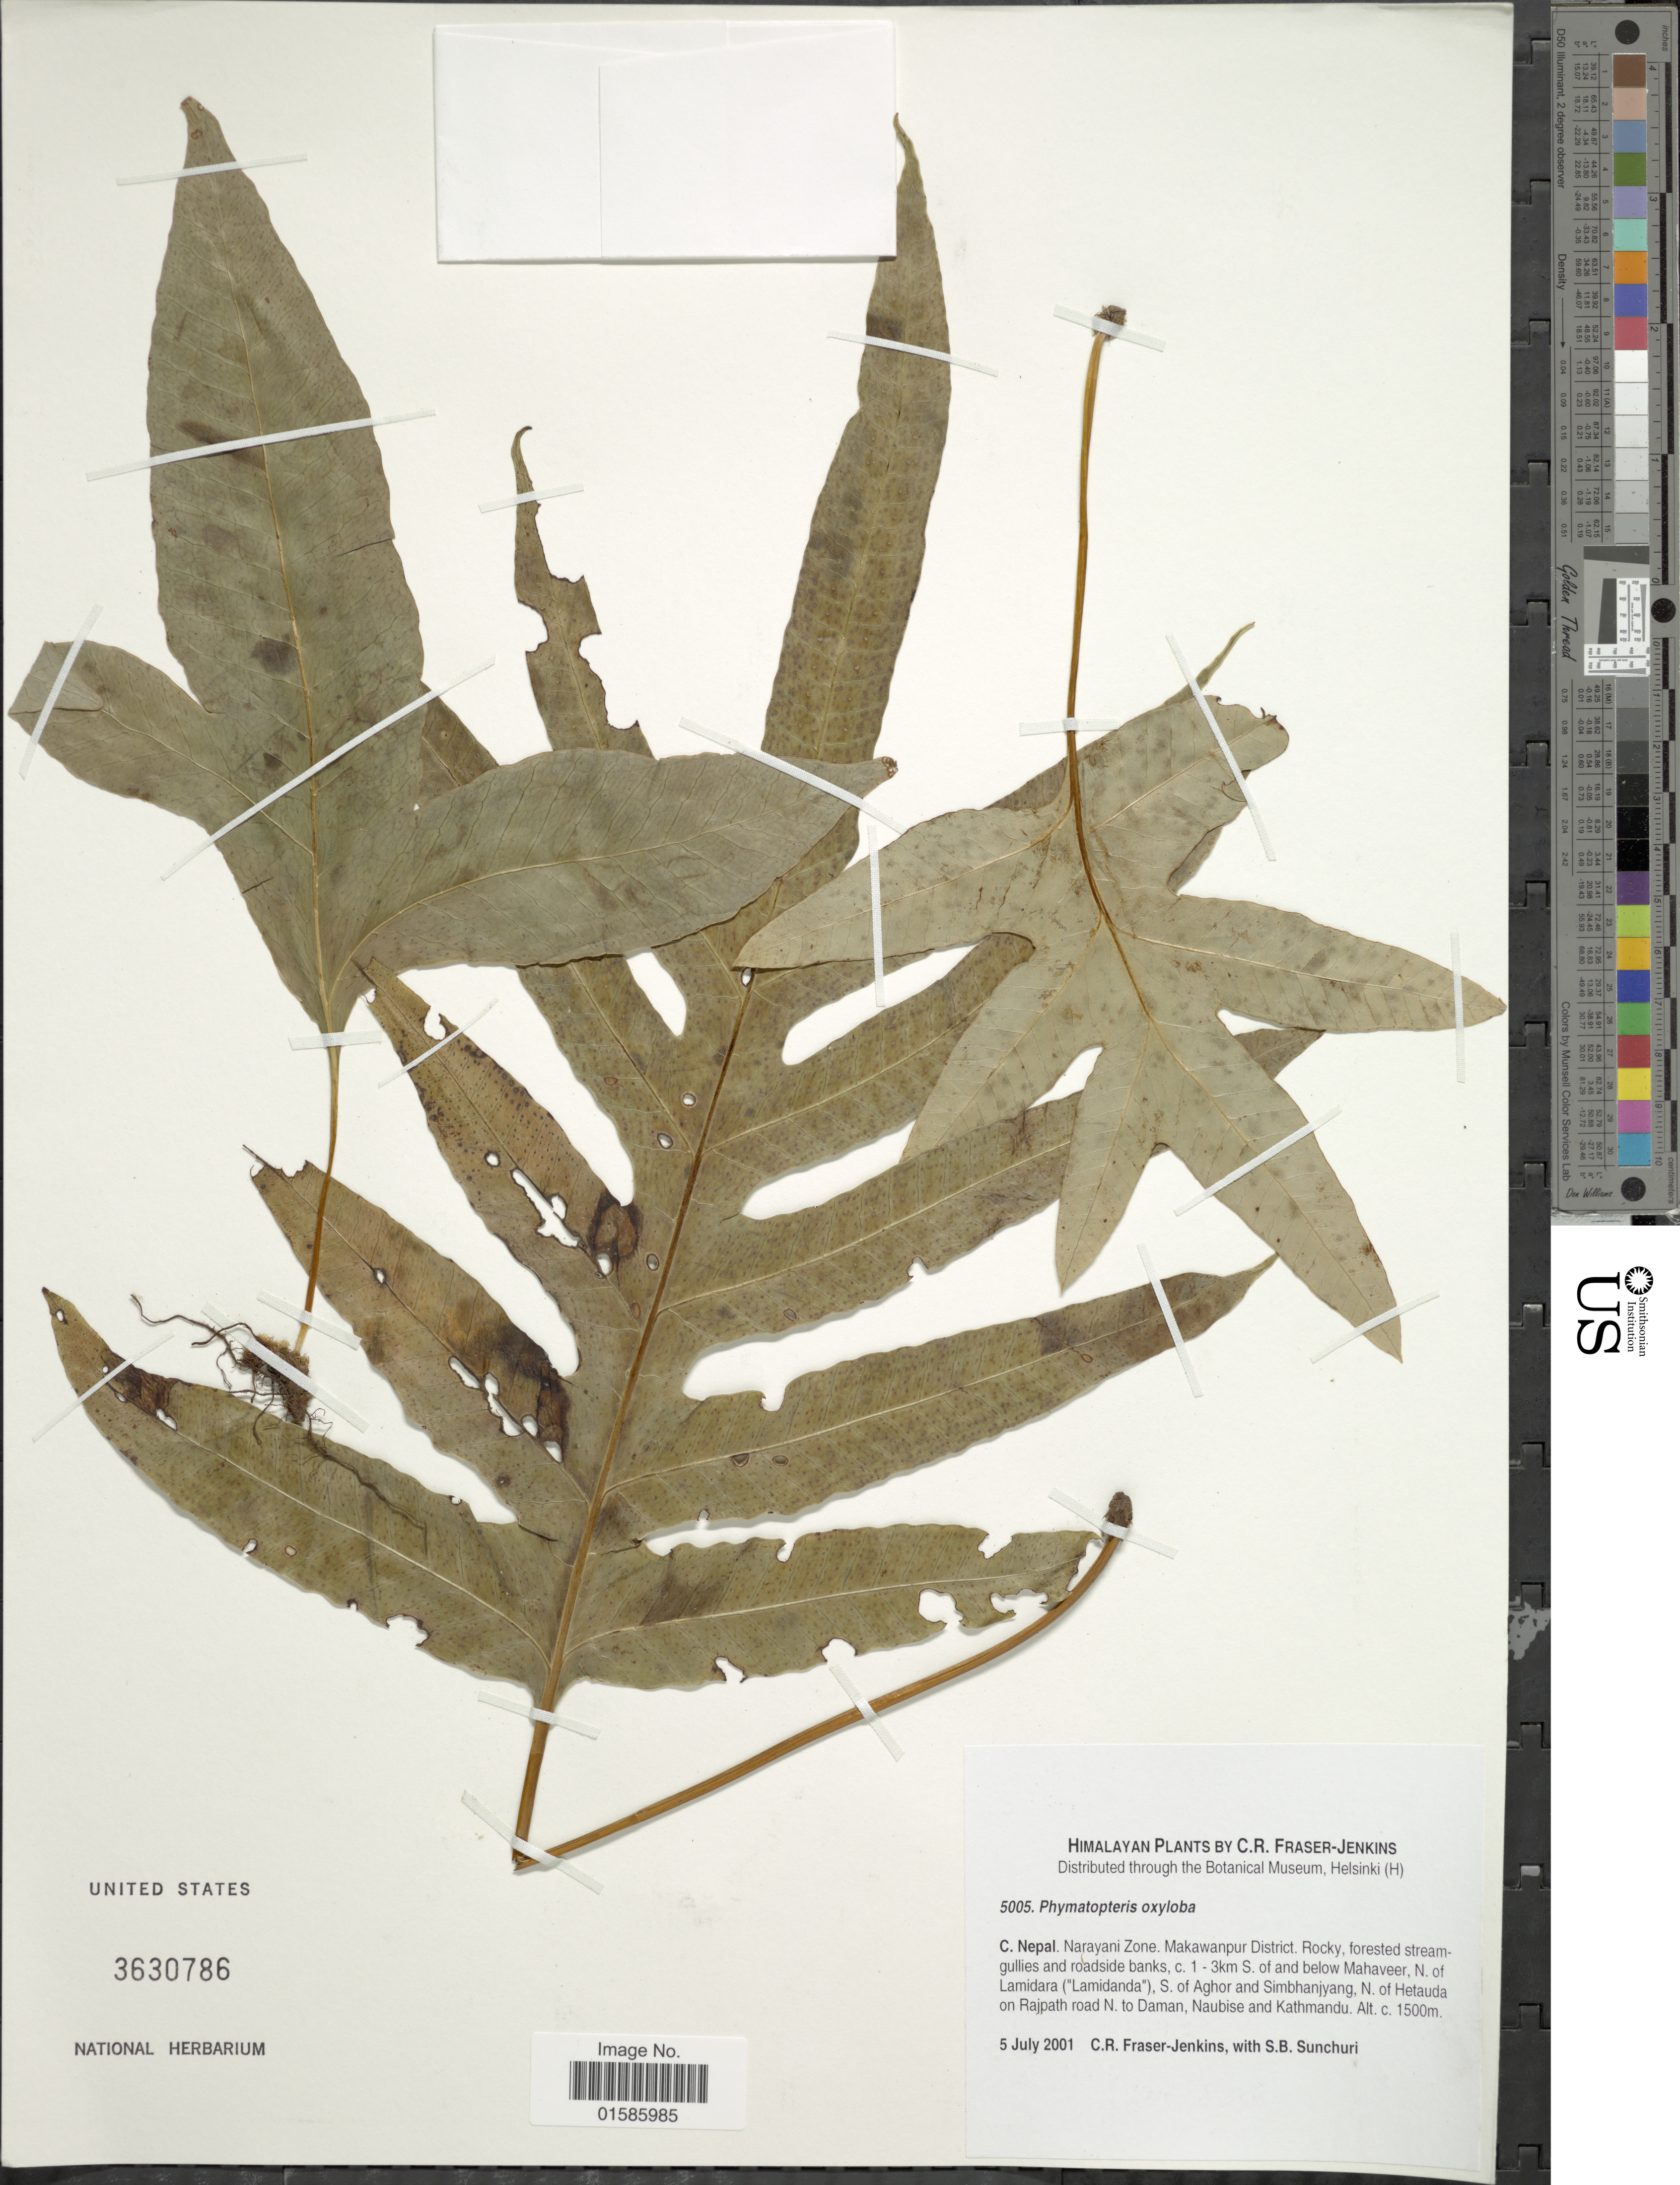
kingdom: Plantae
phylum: Tracheophyta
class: Polypodiopsida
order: Polypodiales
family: Polypodiaceae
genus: Microsorum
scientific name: Microsorum oxyloba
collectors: C. R. Fraser-Jenkins & S. Sunchuri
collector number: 5005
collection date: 2001-07-05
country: Nepal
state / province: Narayani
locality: Himalayan, C. Nepal Narayani Zone. Makawanpur District. c. 1-3km S of and below Mahaveer, N of Lamidara ('Lamidanda'), S of Aghor and Simbhanjyang, N of Hetauda on Rajpath road N. to Daman, Nauise and Kathmandu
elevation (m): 1500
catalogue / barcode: US 3630786